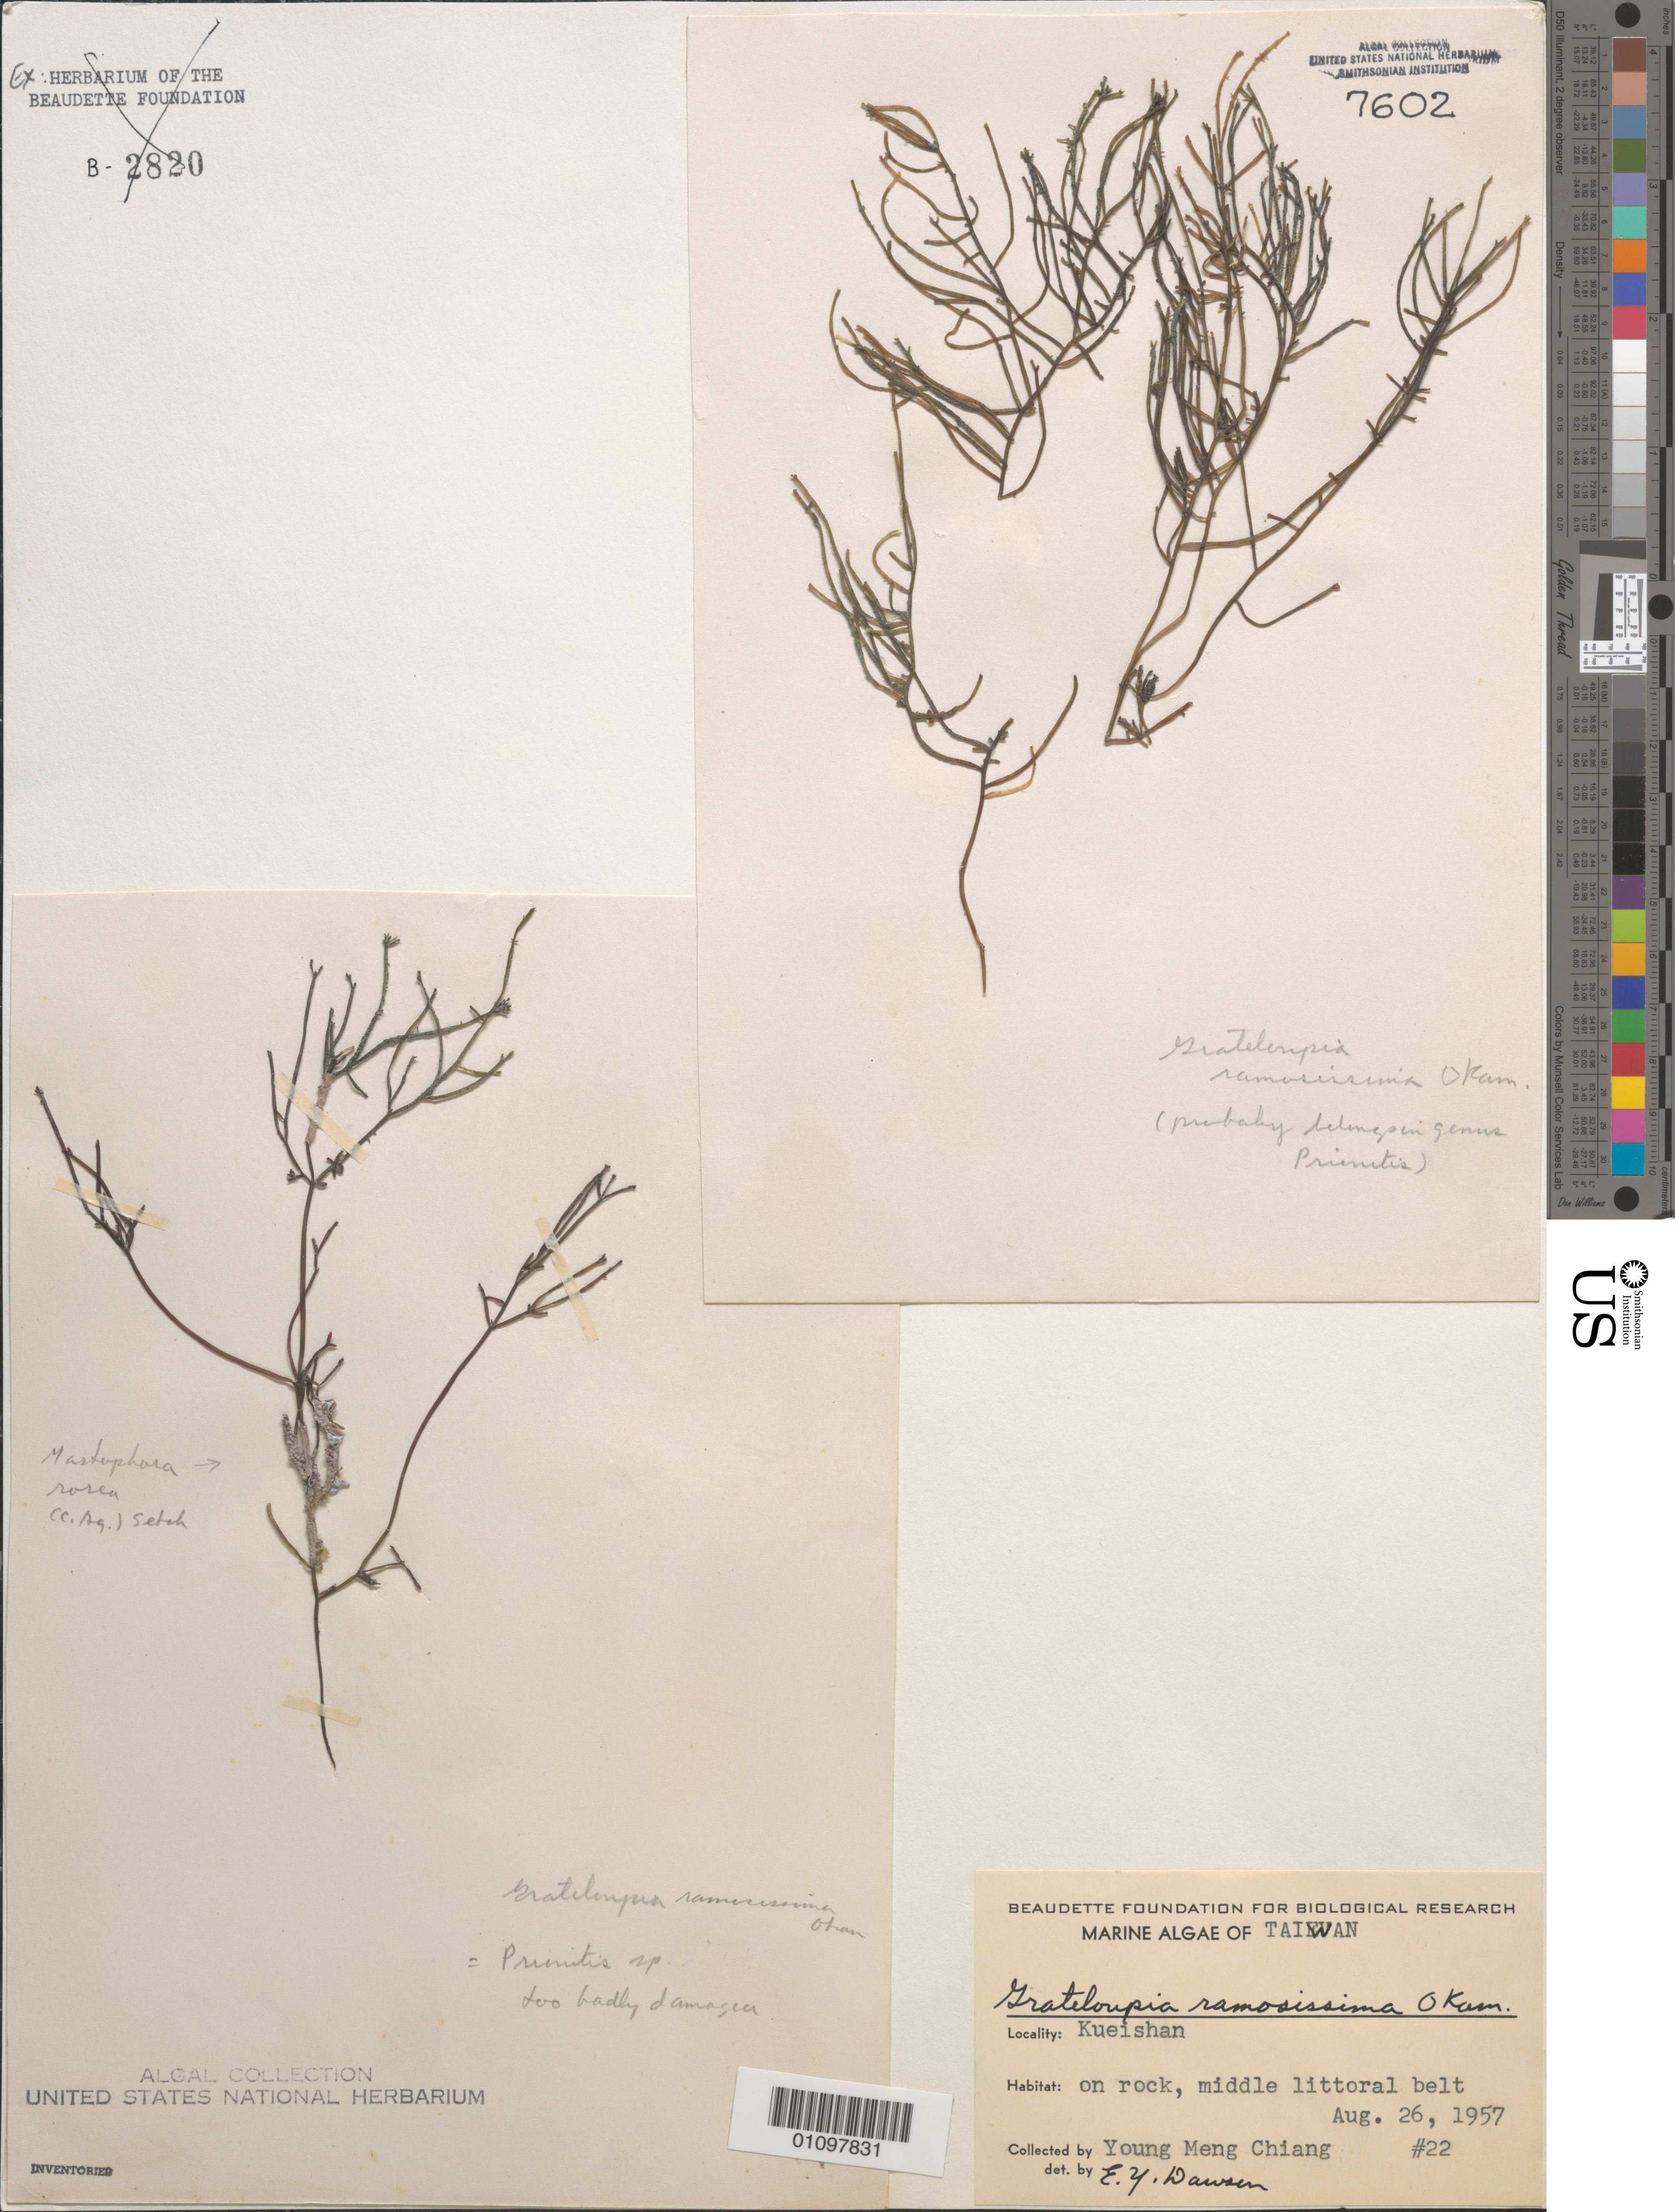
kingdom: Plantae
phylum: Rhodophyta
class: Florideophyceae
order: Halymeniales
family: Halymeniaceae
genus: Grateloupia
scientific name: Grateloupia ramosissima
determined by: Dawson, E. Y.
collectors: Y. Chiang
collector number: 22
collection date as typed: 26 Aug 1957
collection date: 1957-08-26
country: Taiwan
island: Taiwan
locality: Kueishan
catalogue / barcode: US 7602